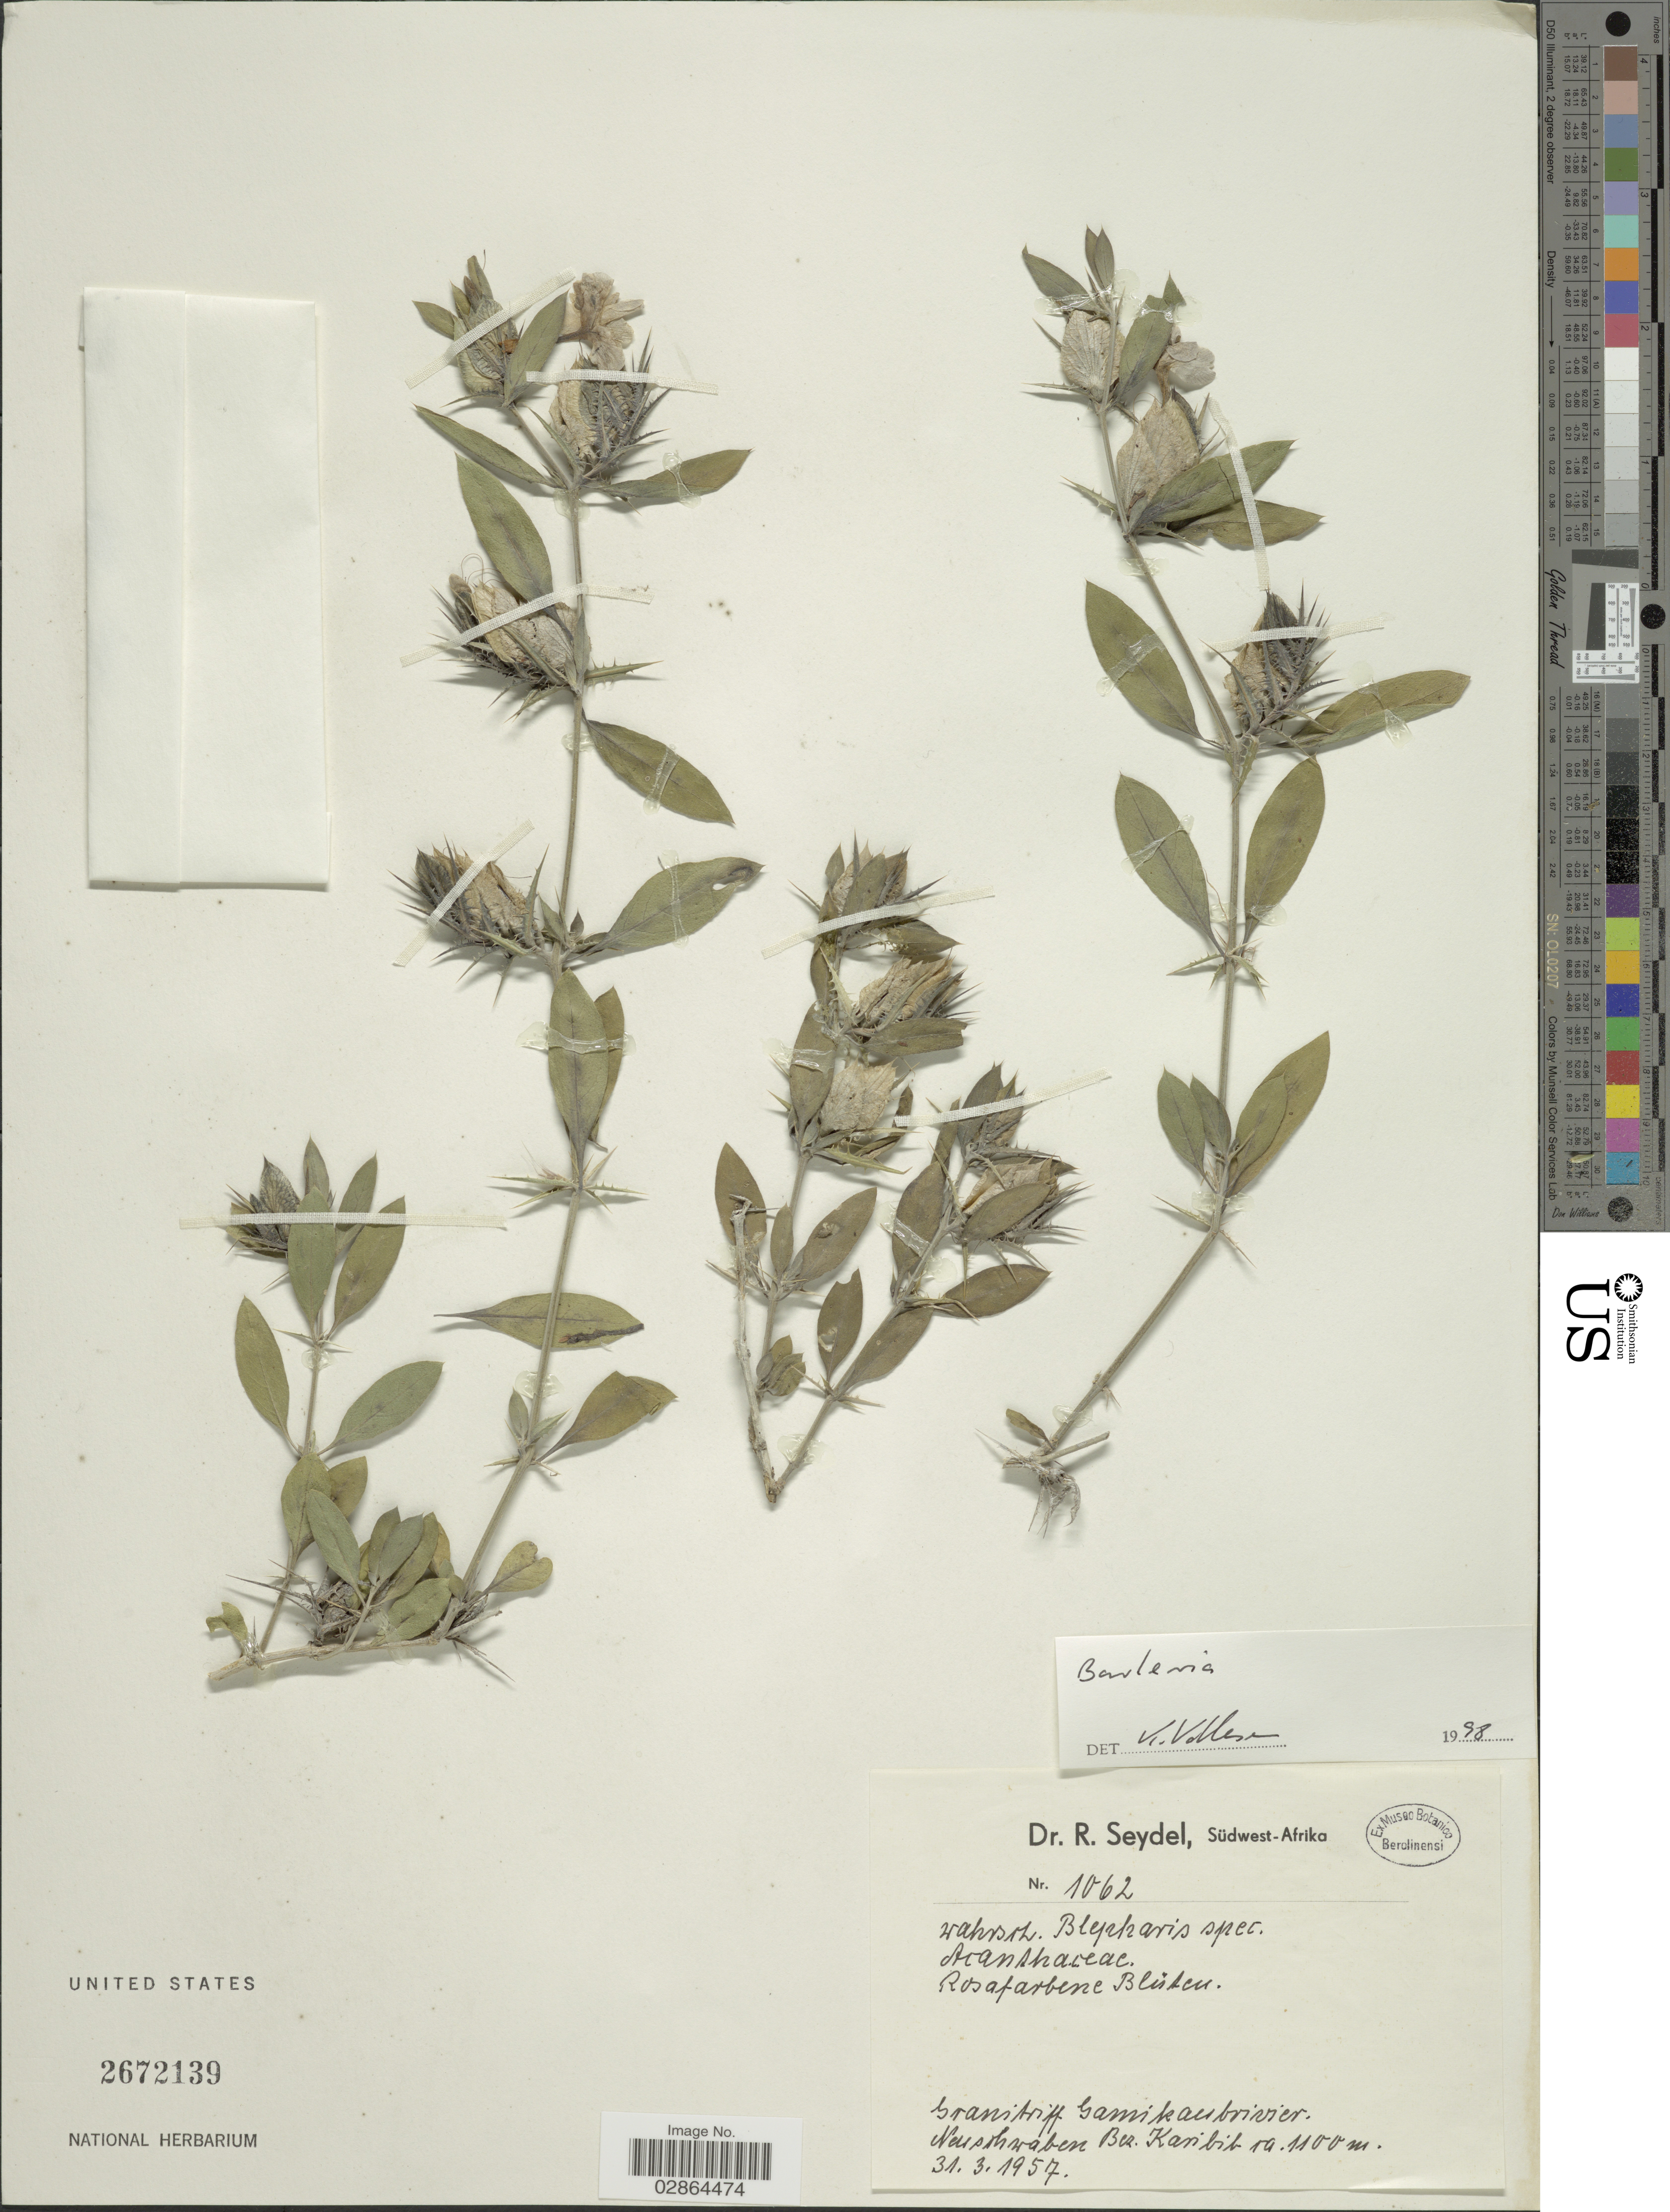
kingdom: Plantae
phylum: Tracheophyta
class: Magnoliopsida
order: Lamiales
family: Acanthaceae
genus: Barleria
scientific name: Barleria sp.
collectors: R. Seydel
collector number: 1062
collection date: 1957-03-31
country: Namibia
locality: Südwest-Afrika. Granitriff Gamikaubrivier. Neushwaben Bez. Karibib.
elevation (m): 1100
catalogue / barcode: US 2672139